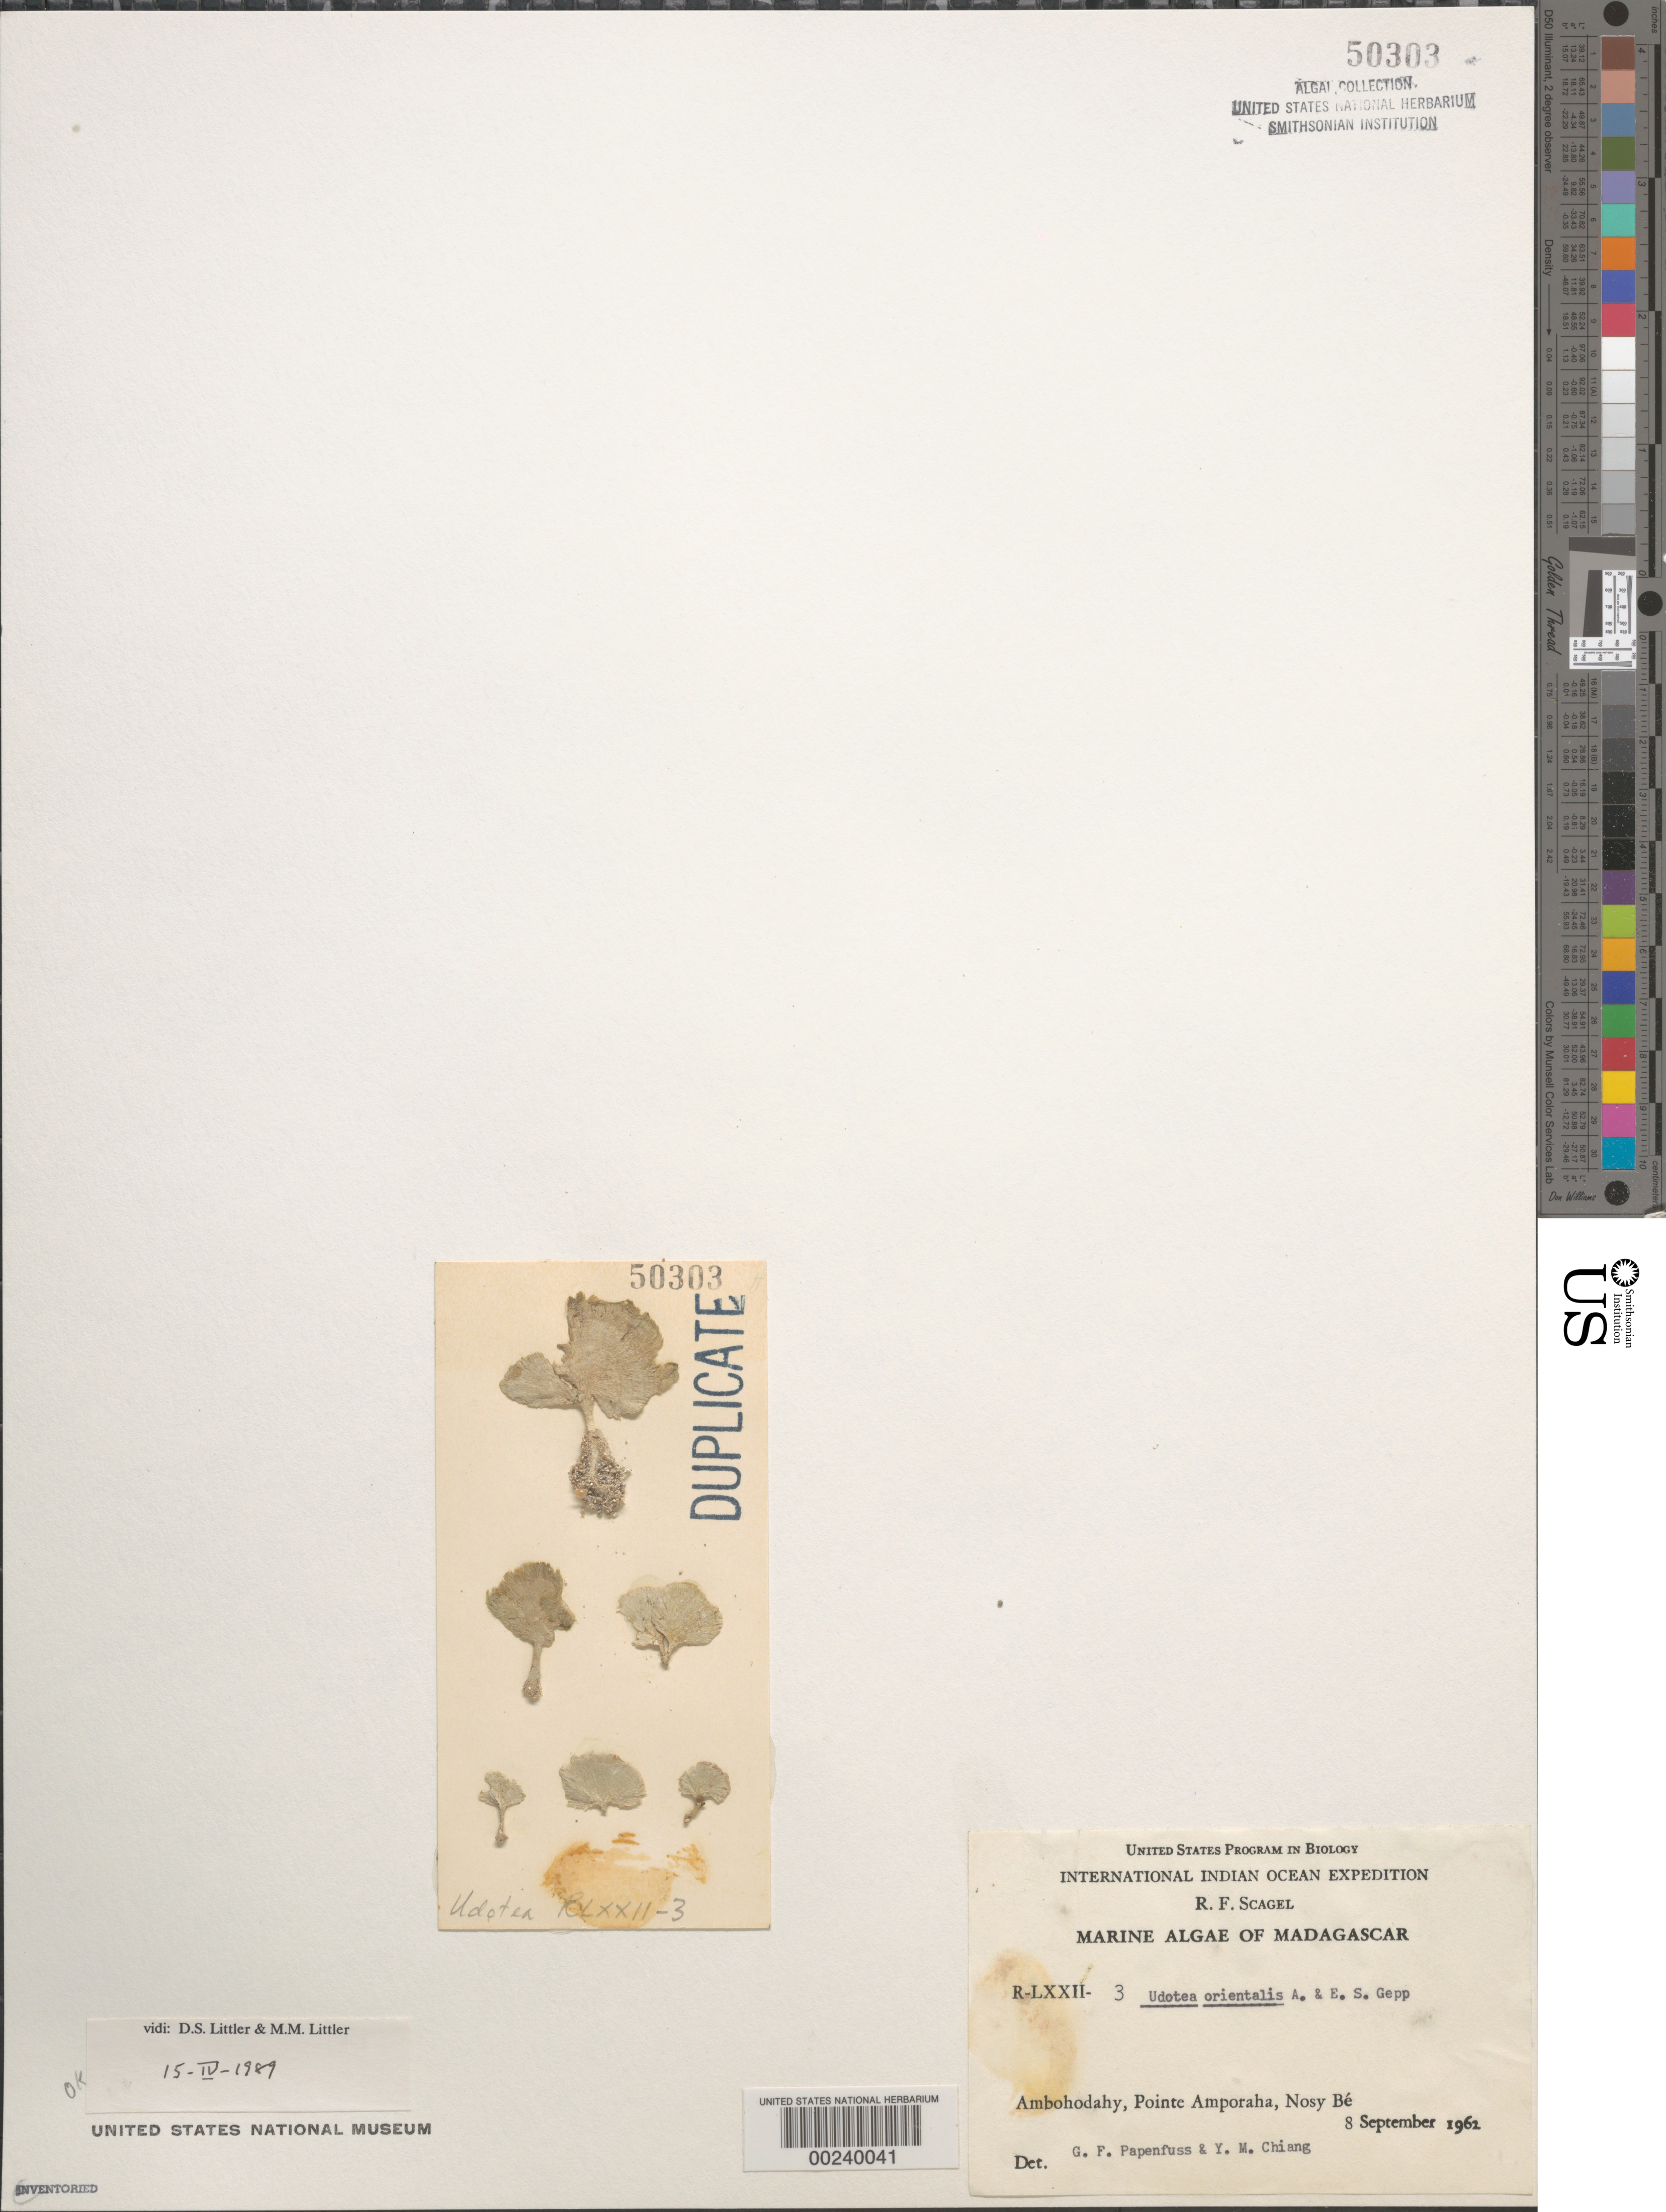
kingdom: Plantae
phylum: Chlorophyta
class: Ulvophyceae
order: Bryopsidales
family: Udoteaceae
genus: Udotea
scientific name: Udotea orientalis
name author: A. Gepp & E. Gepp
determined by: Papenfuss, G. F.; Chiang, Y. M.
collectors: R. F. Scagel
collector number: R-LXXII-3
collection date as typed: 08 Sep 1962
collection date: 1962-09-08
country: Madagascar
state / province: Diana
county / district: Nosy Be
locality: Ambohodahy, Pointe Amporaha, Nosy-Be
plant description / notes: International Indian Ocean Expedition, 1962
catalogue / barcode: US 50303